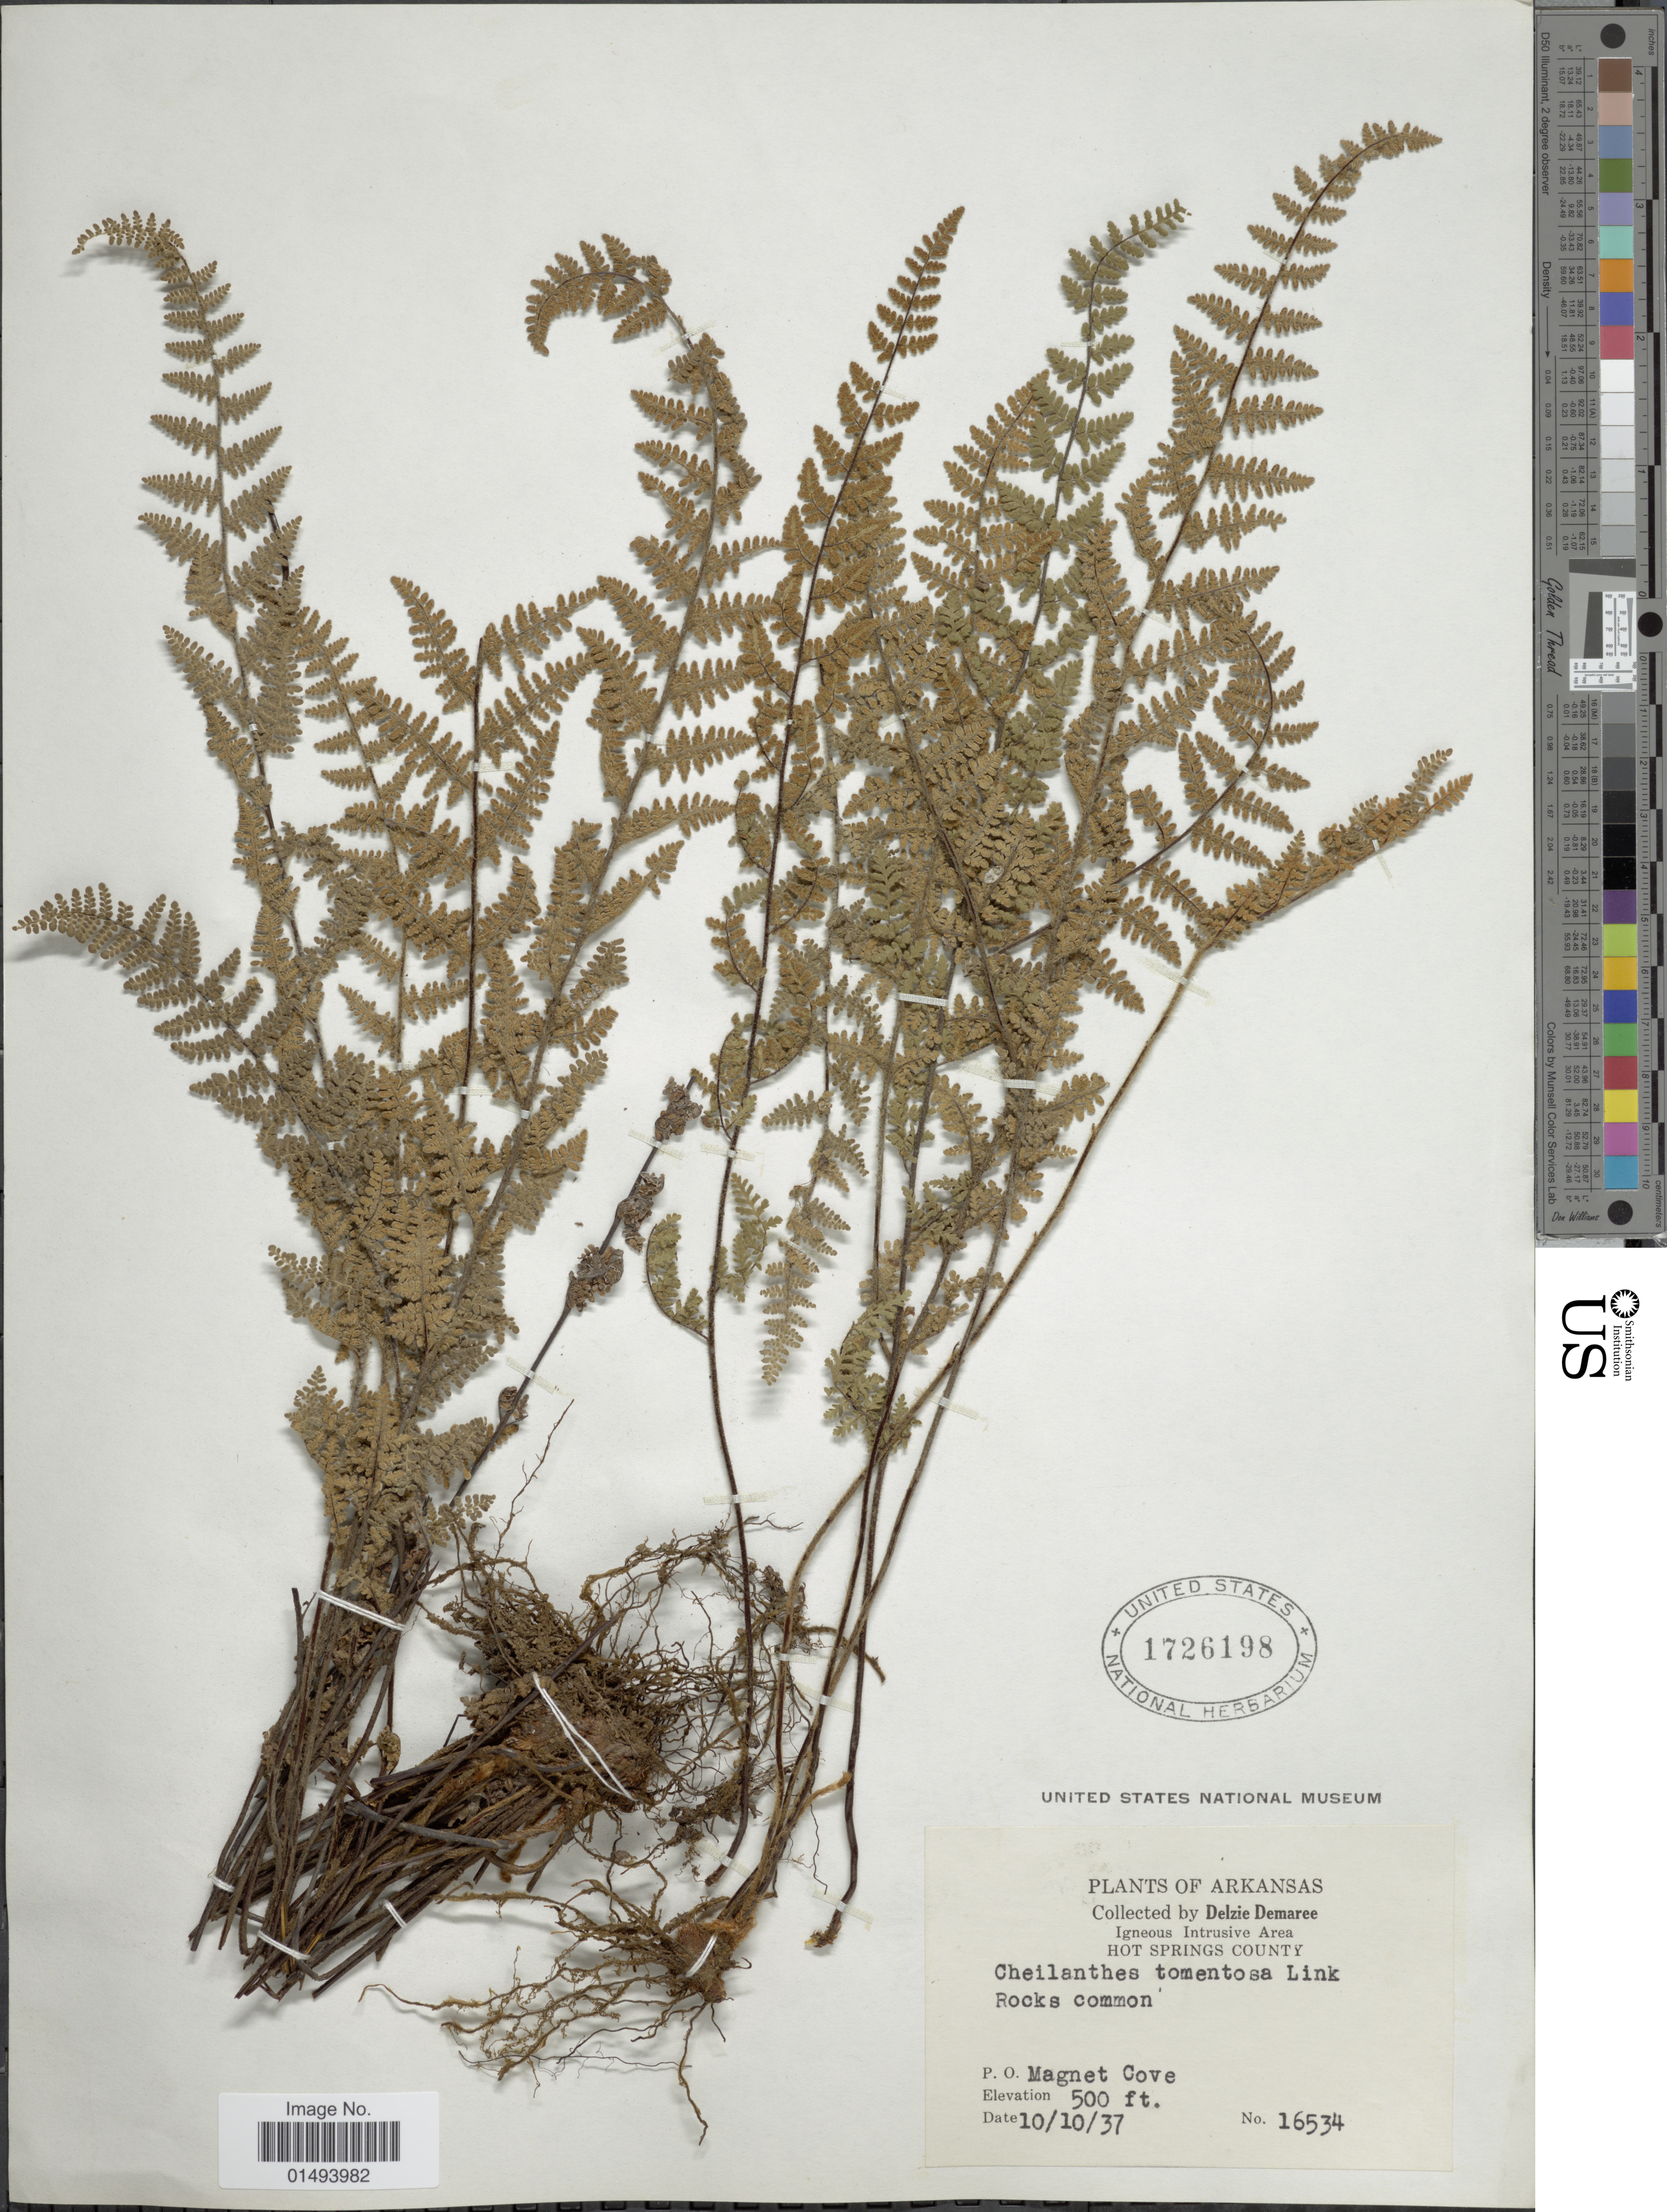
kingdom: Plantae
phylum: Tracheophyta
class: Polypodiopsida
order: Polypodiales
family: Pteridaceae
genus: Myriopteris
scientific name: Myriopteris tomentosa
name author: (Link) Fée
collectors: D. Demaree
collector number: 16534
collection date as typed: Transcribed d/m/y: 10/10/37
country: United States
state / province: Arkansas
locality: Plants of Arkansas, Igneous Intrusive Area, Hot Spring County, Magnet Cove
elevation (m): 152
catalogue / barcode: US 1726198